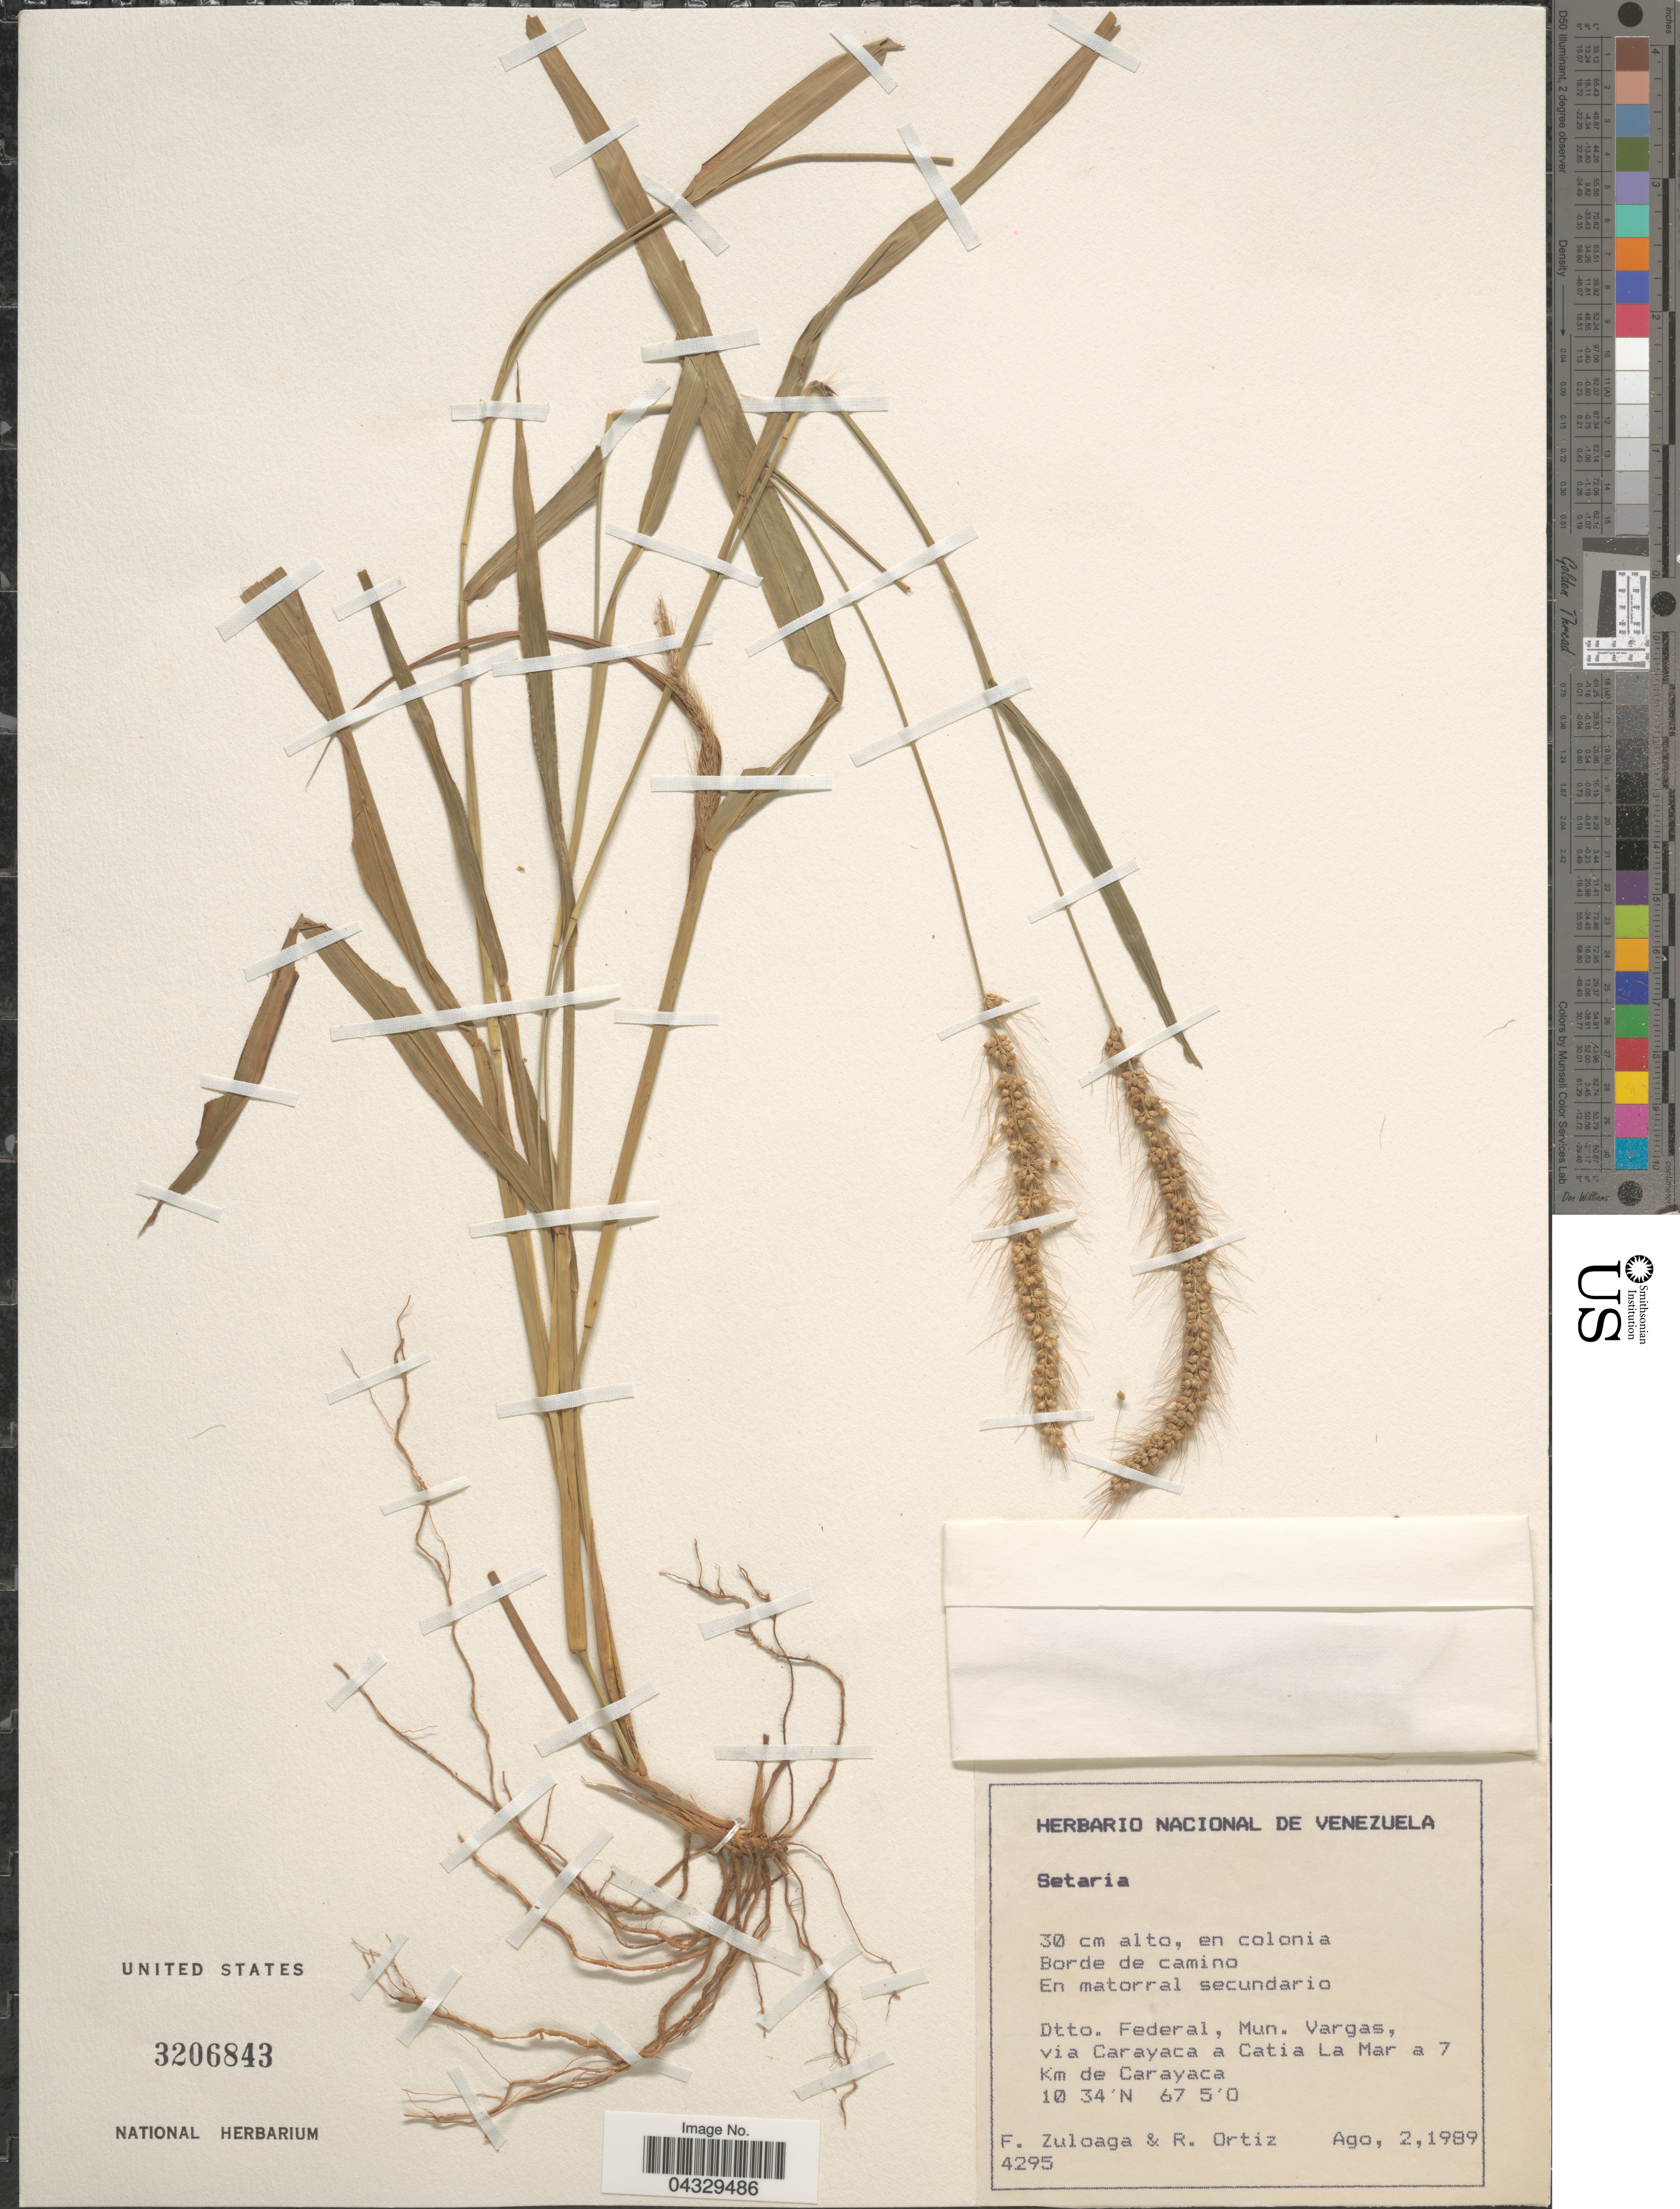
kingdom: Plantae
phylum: Tracheophyta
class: Liliopsida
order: Poales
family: Poaceae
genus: Setaria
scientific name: Setaria sp.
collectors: F. Zuloaga & R. Ortiz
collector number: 4295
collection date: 1989-08-02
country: Venezuela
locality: Borde de camino. En matorral secundario. Dtto. Federal, Mun. Vargas, via Carayaca a Catia La Mar a 7 Km de Carayaca.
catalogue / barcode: US 3206843